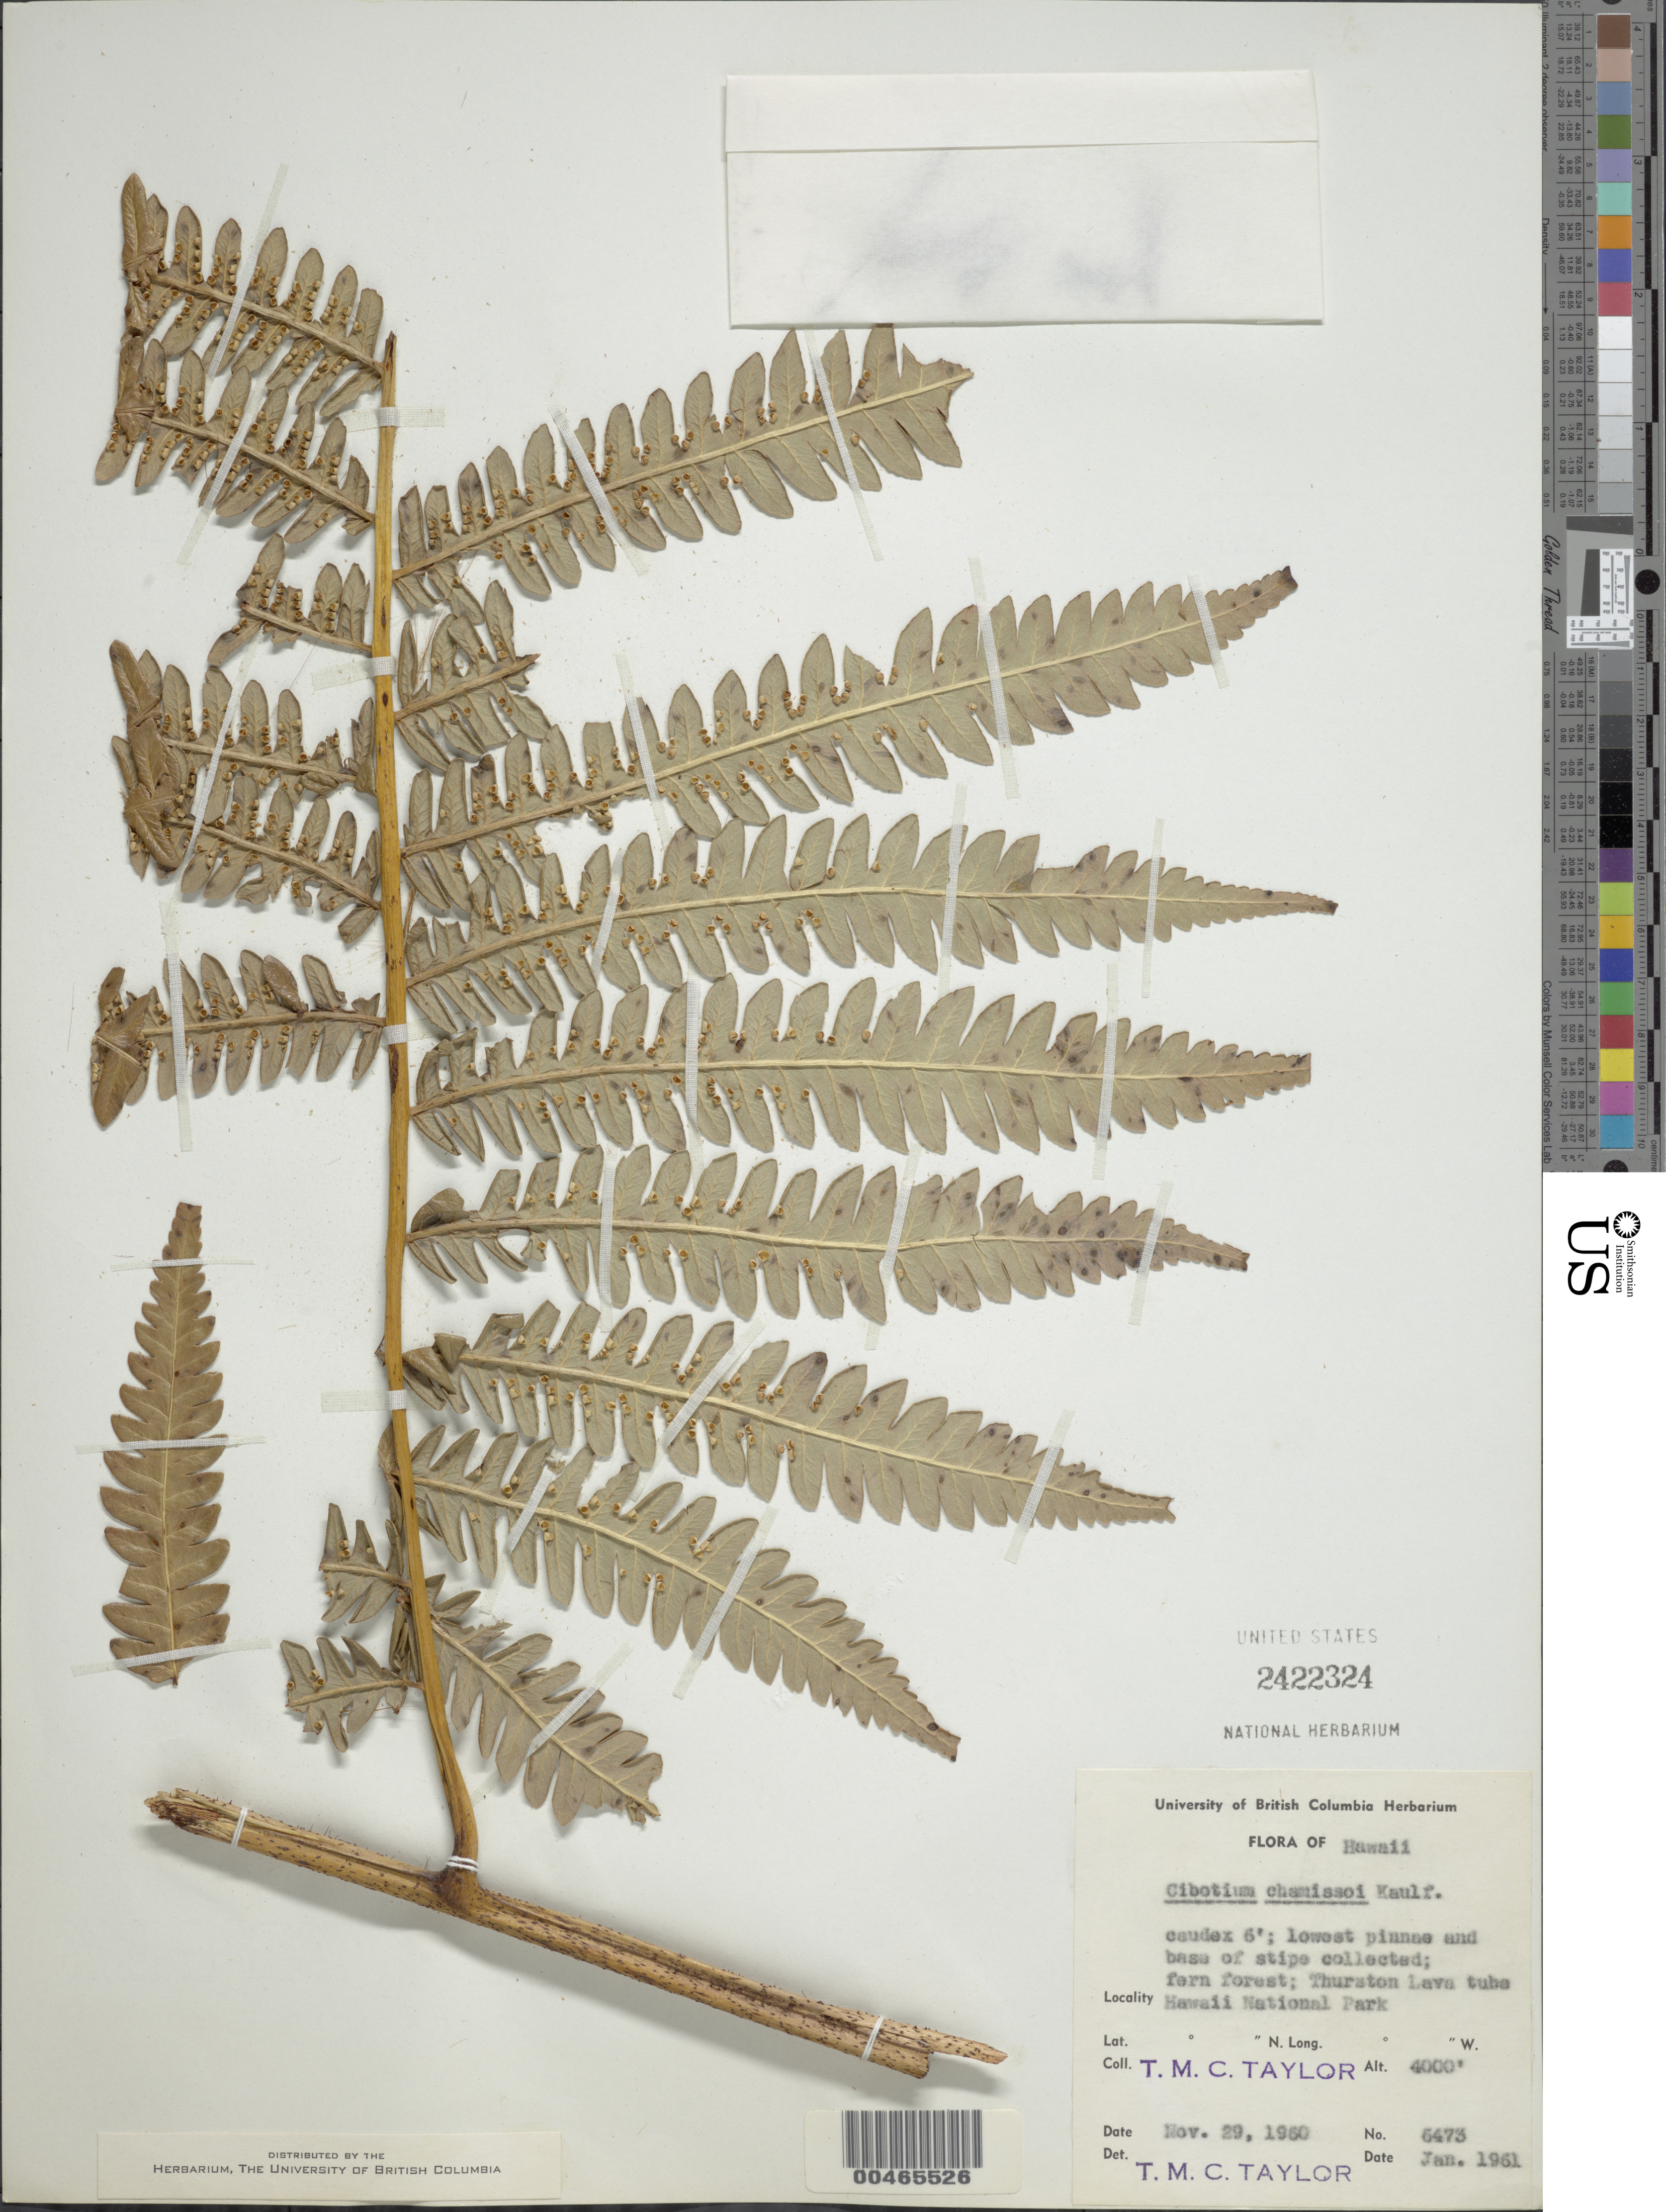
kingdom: Plantae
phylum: Tracheophyta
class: Polypodiopsida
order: Cyatheales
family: Cibotiaceae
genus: Cibotium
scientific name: Cibotium menziesii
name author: Hook.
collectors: T. M. C. Taylor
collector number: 6473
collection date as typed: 29 Nov 1960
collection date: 1960-11-29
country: United States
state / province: Hawaii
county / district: Honolulu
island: Oahu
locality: Thurston Lava tube, Hawaii National Park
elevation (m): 1219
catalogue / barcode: US 2422324